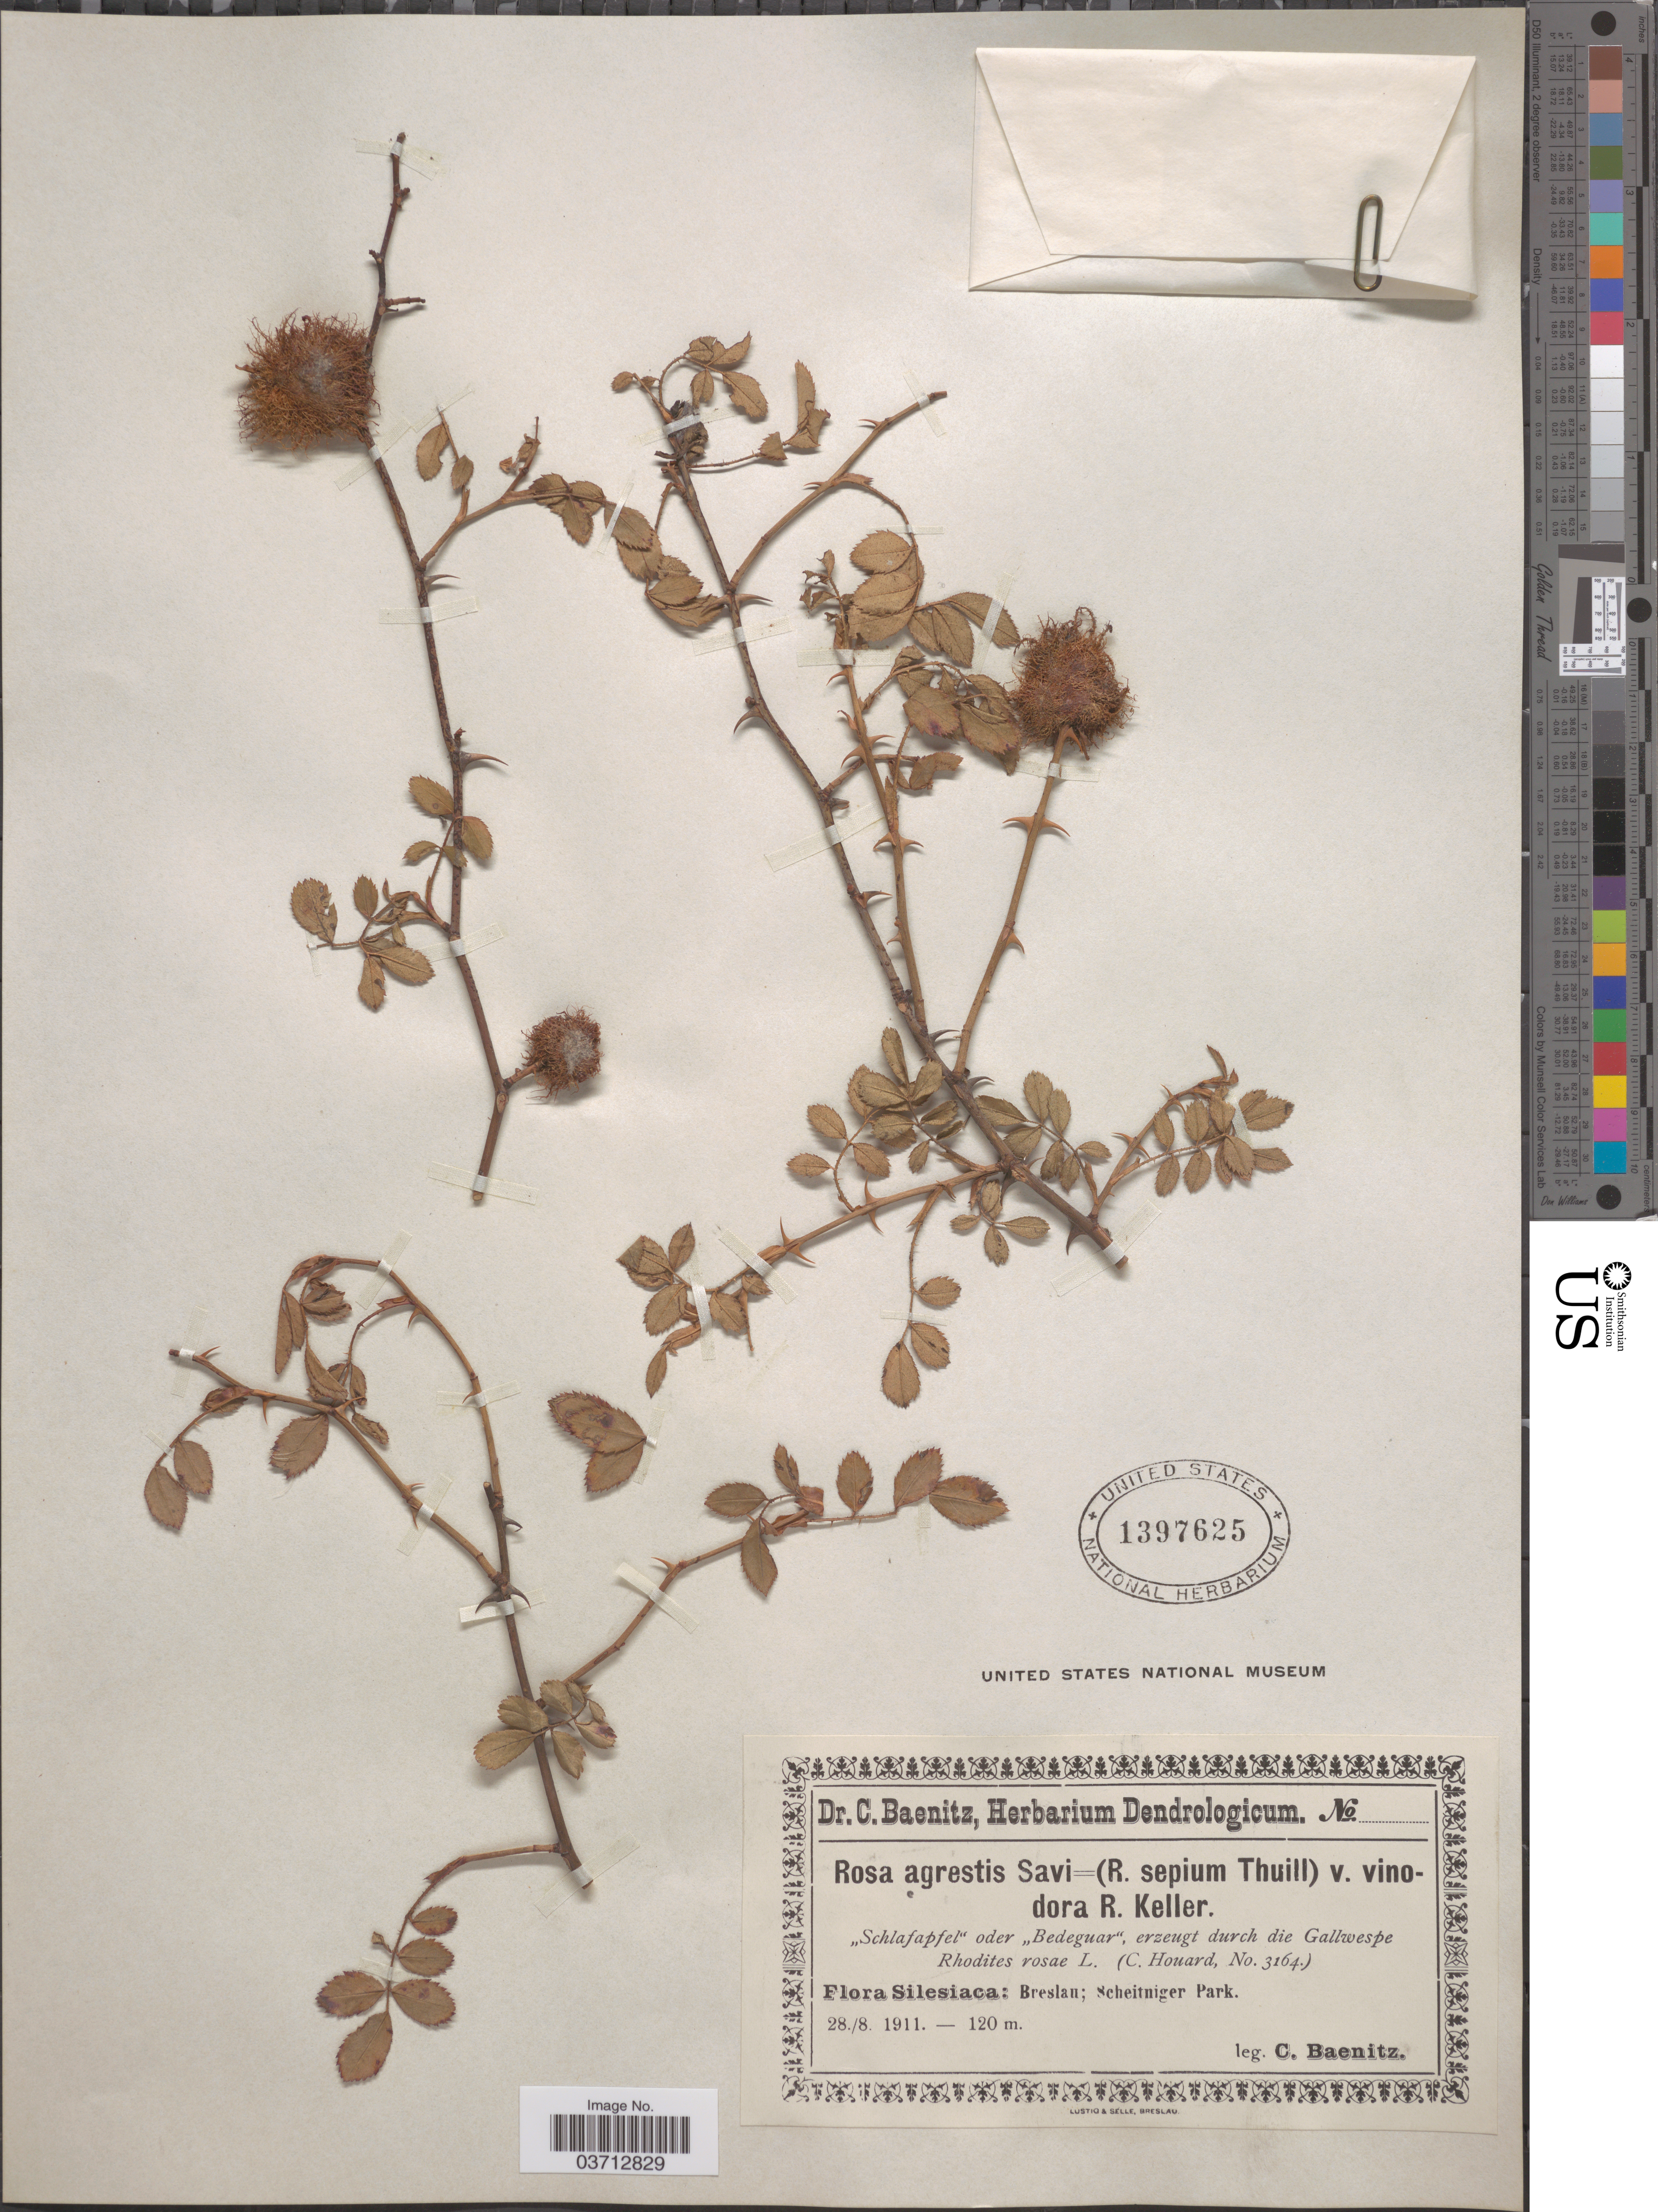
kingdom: Plantae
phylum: Tracheophyta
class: Magnoliopsida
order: Rosales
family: Rosaceae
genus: Rosa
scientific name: Rosa agrestis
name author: Savi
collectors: C. G. Baenitz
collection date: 1911-08-28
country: Poland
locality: Silesiaca: Breslau; Scheitniger Park.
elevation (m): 120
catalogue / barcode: US 1397625